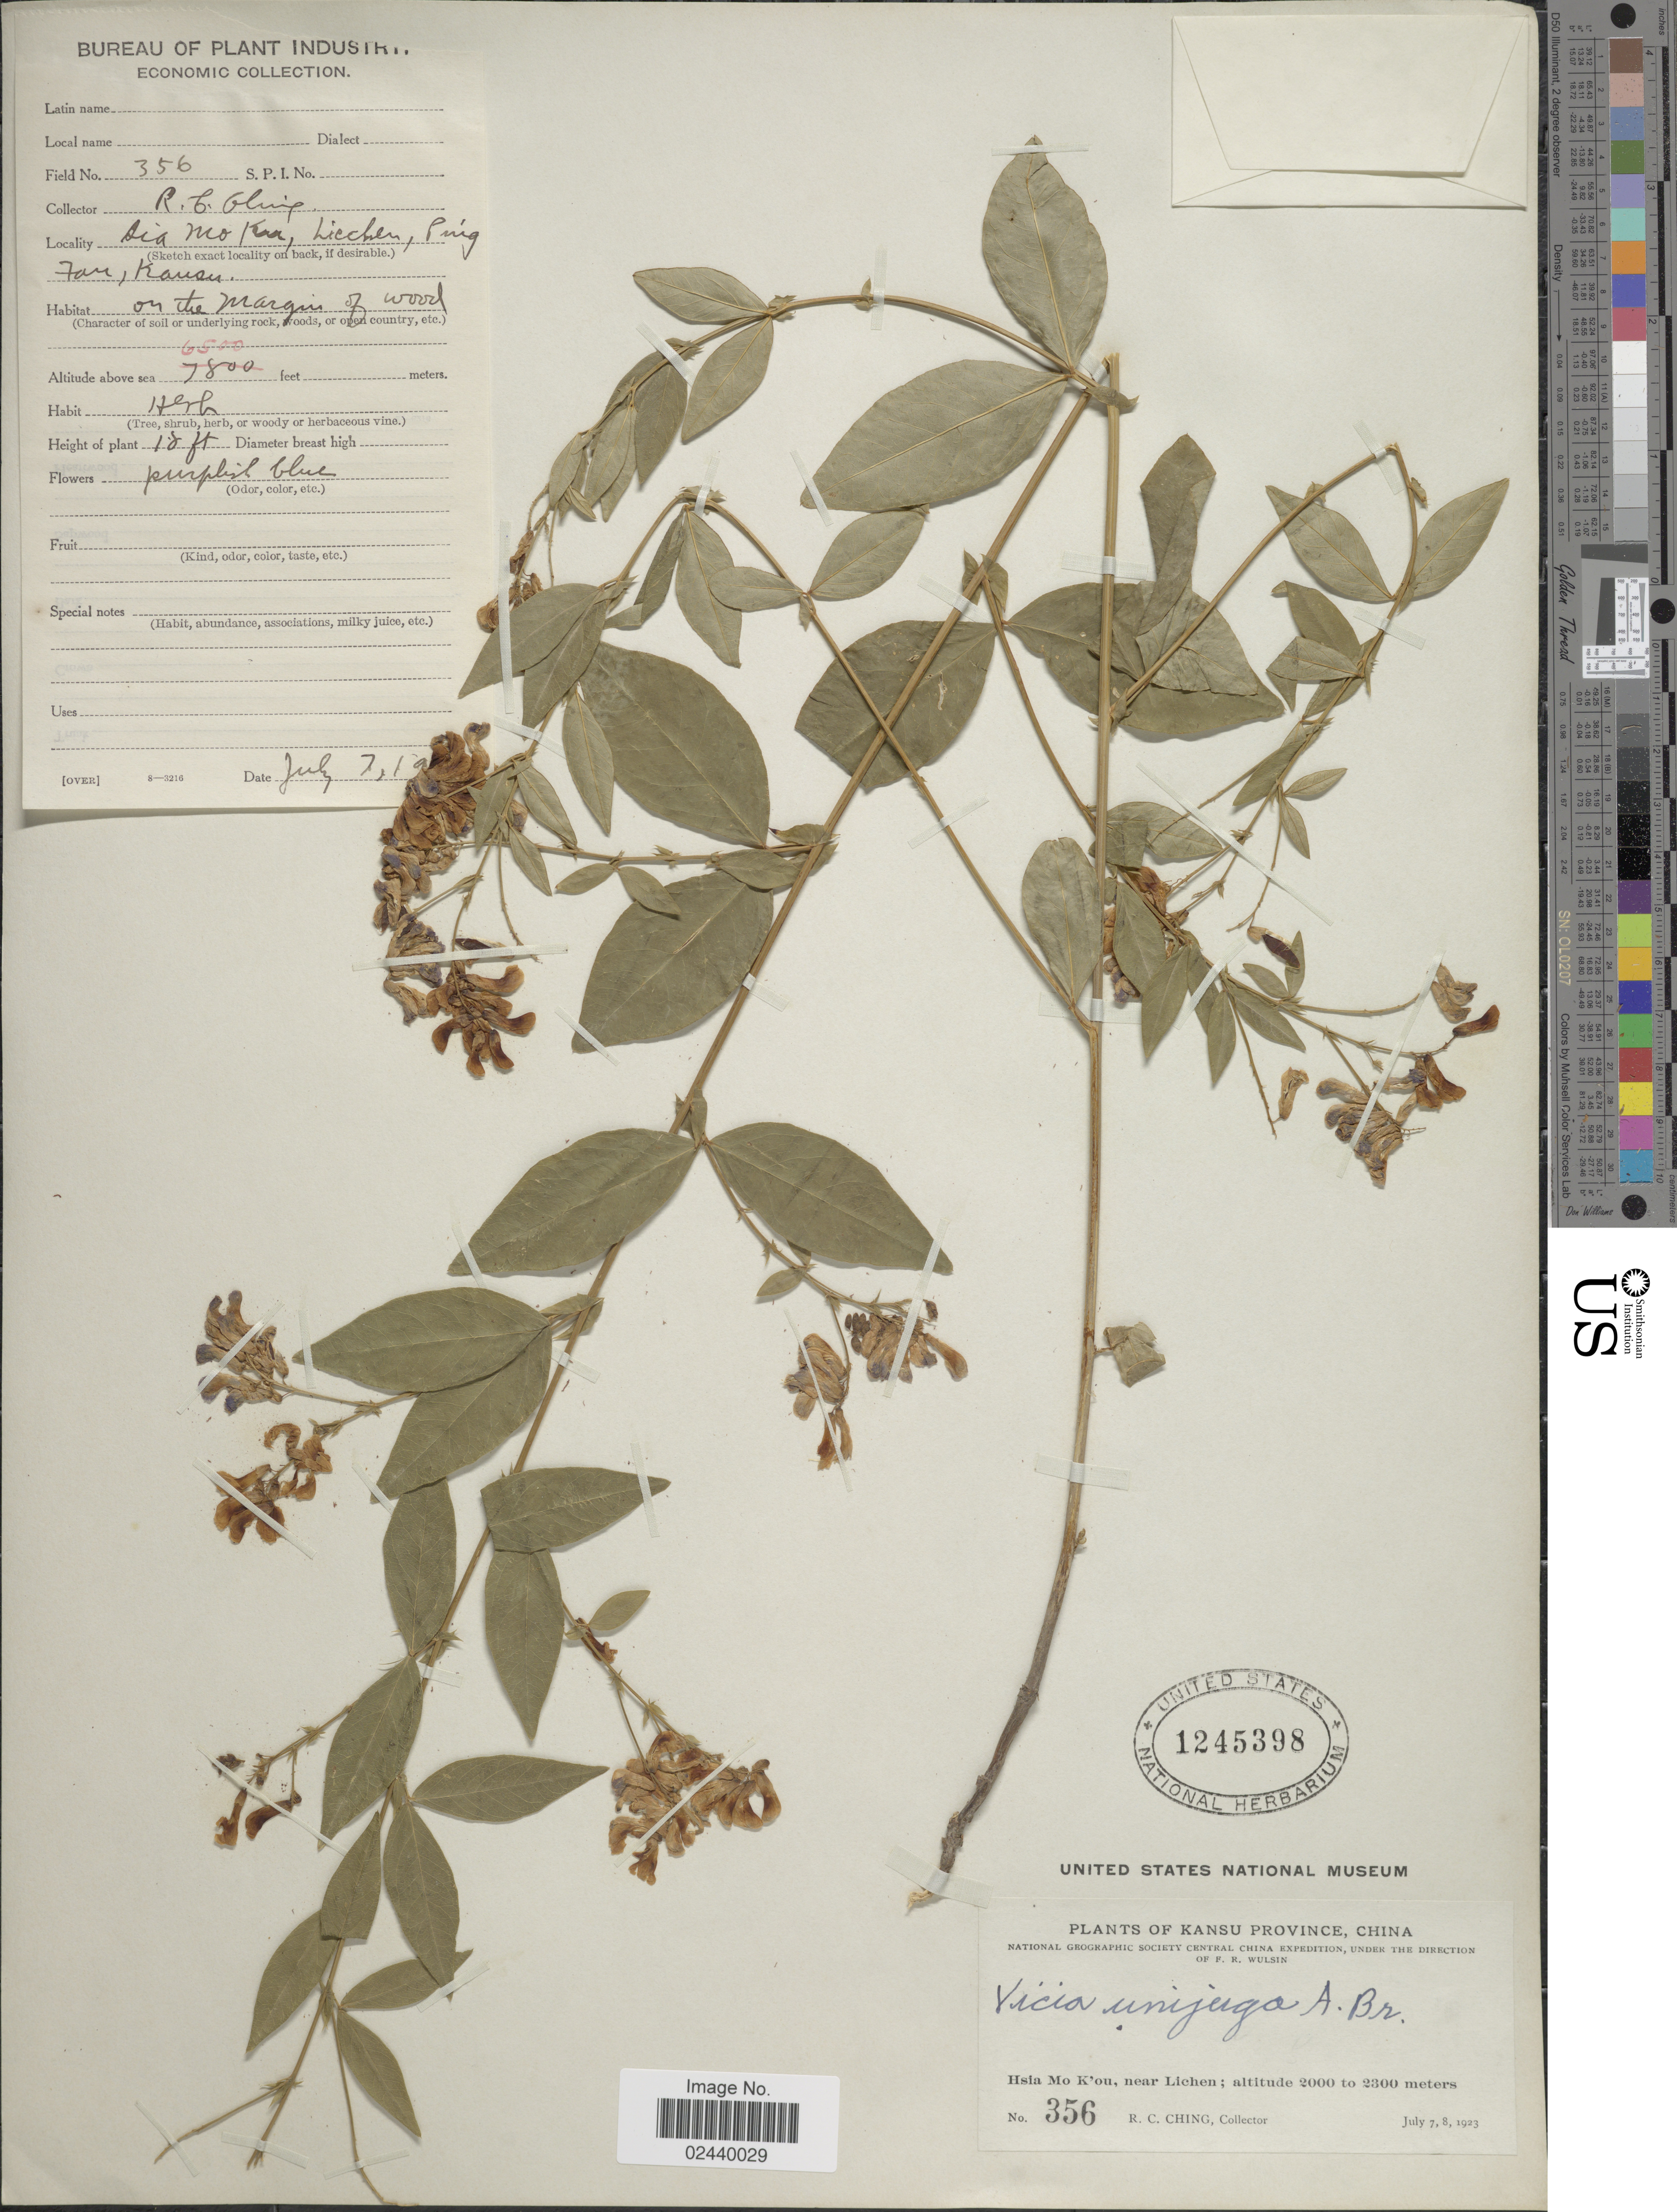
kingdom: Plantae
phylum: Tracheophyta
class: Magnoliopsida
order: Fabales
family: Fabaceae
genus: Vicia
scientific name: Vicia unijuga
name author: A. Braun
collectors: R. C. Ching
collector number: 356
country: China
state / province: Gansu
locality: Hsia Mo K'ou, near Lichen, Sia Mo Ku, Lichen, Ping Fan, on the margin of wood, Kansu province.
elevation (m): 2000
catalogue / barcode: US 1245398